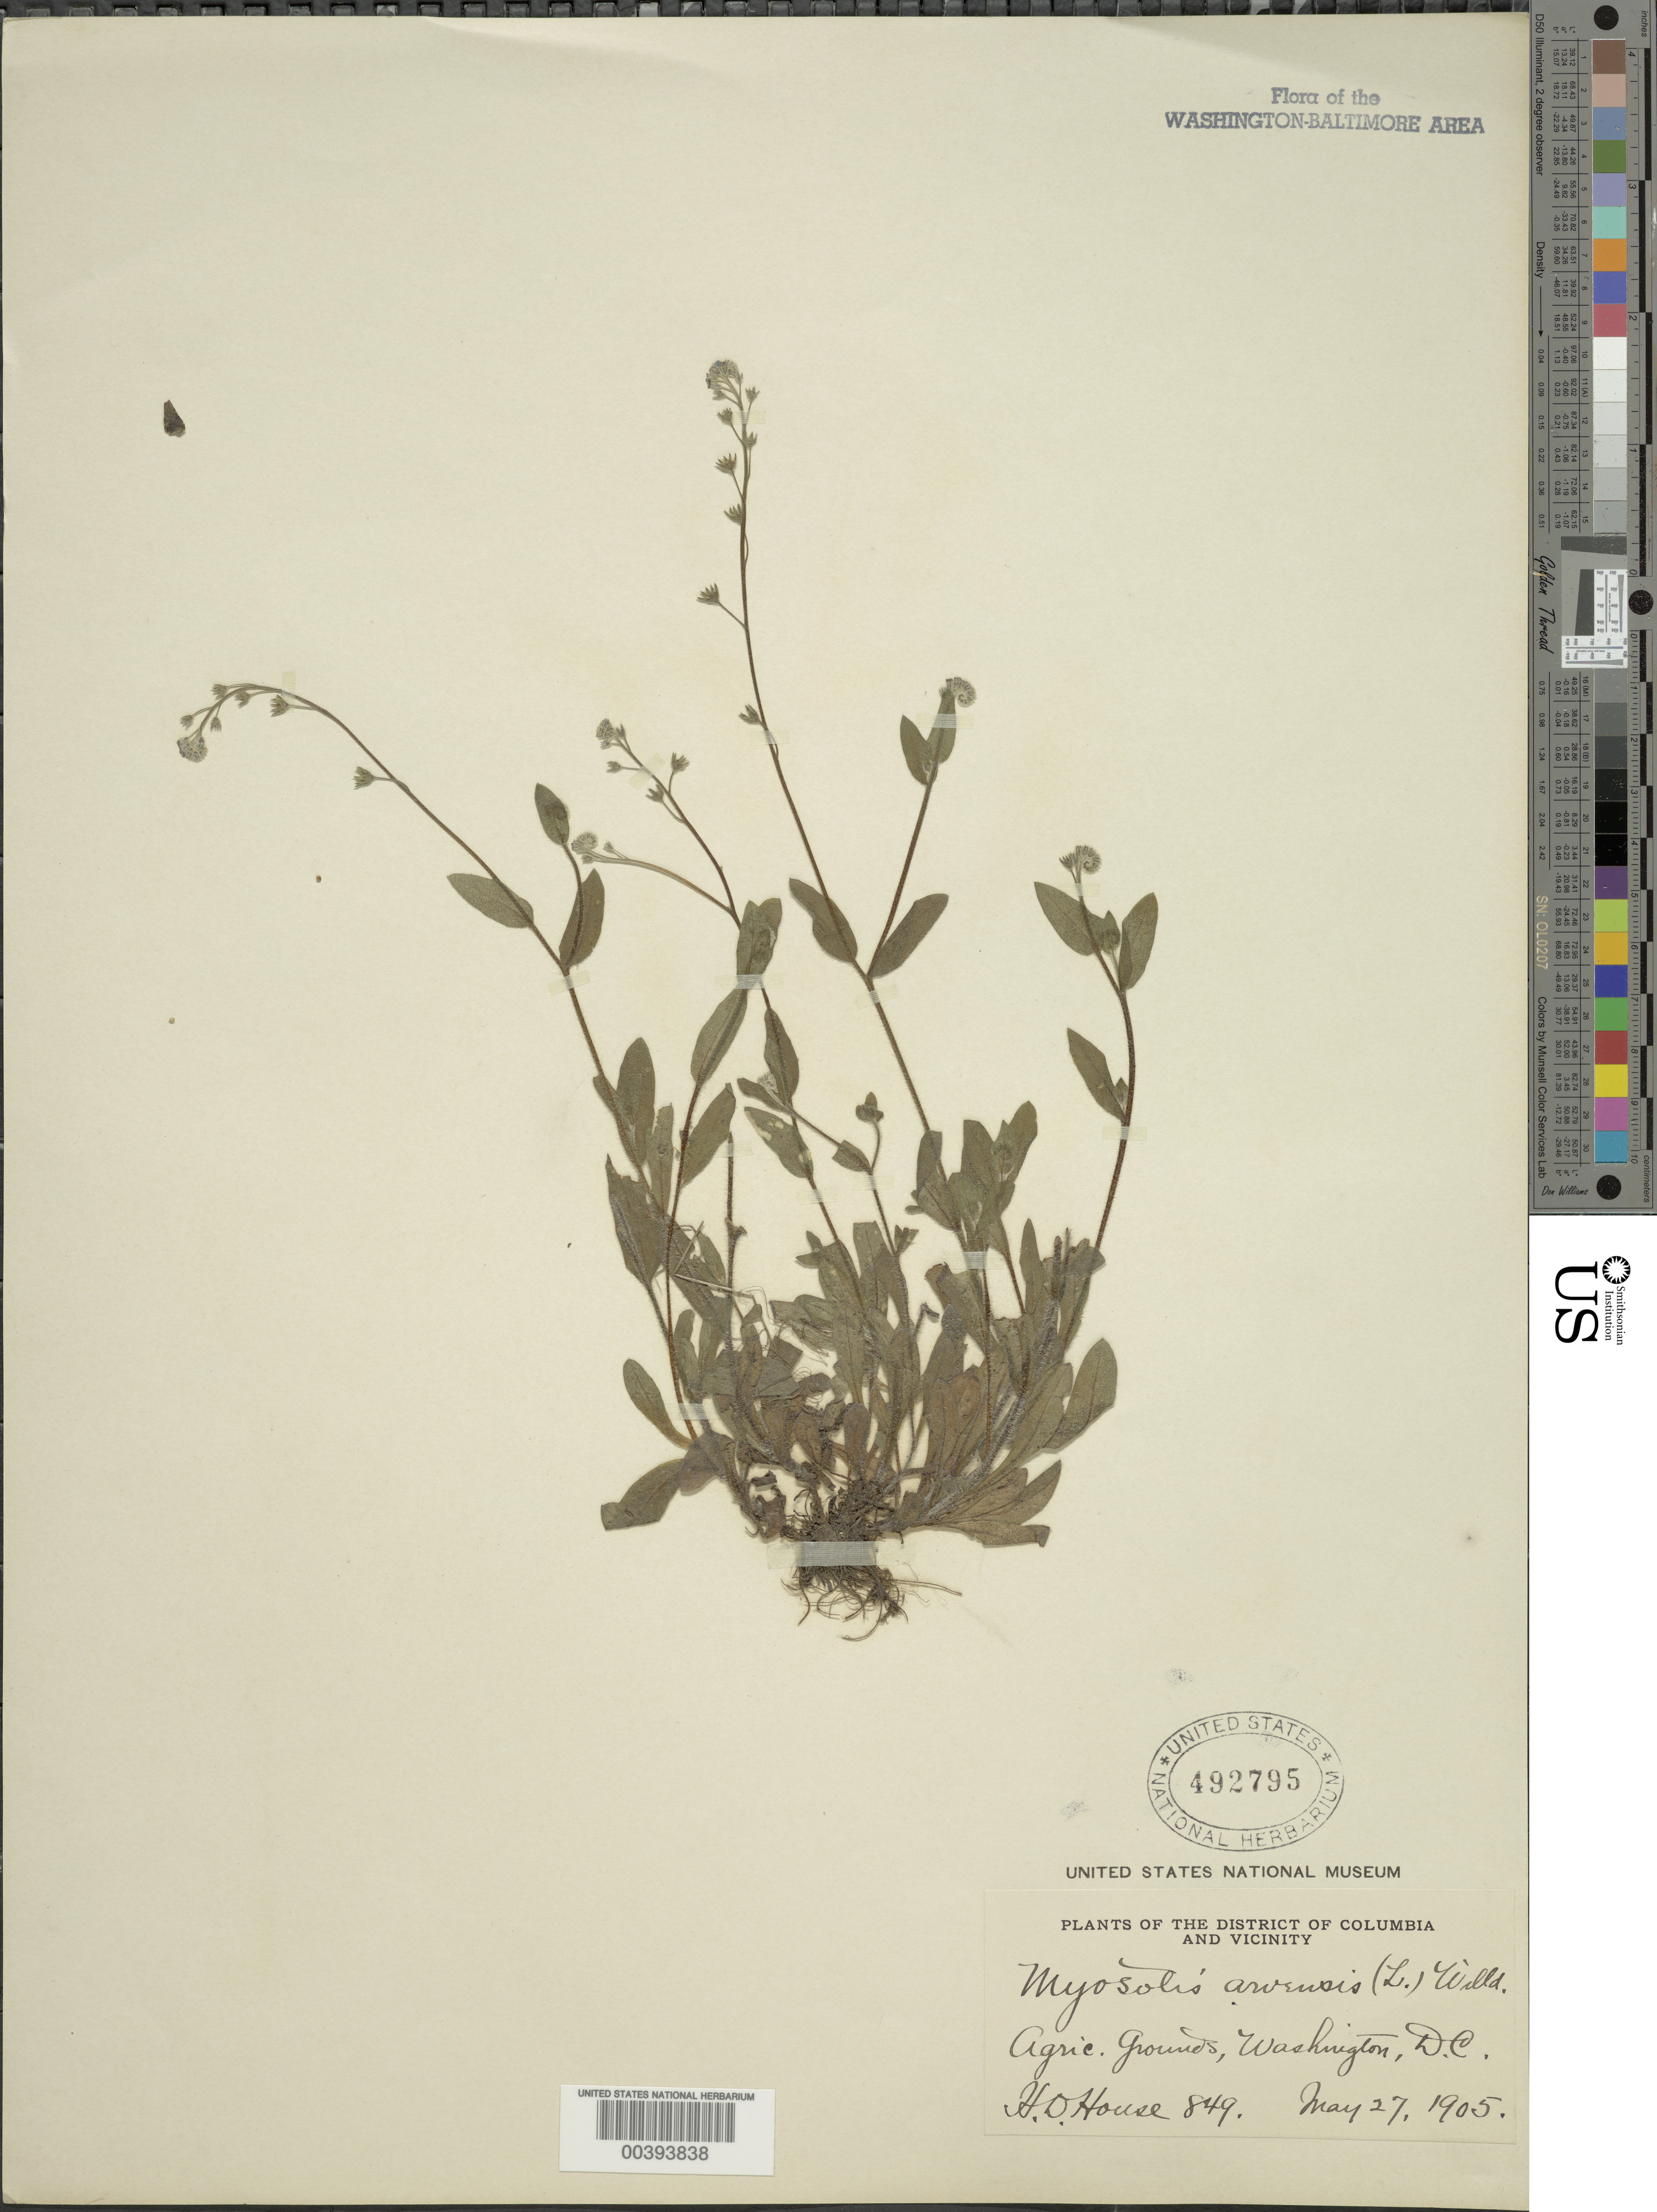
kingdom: Plantae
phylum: Tracheophyta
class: Magnoliopsida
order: Boraginales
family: Boraginaceae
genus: Myosotis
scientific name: Myosotis arvensis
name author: (L.) Hill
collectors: H. D. House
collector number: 849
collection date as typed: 27 May 1905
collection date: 1905-05-27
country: United States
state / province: District of Columbia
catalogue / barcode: US 492795